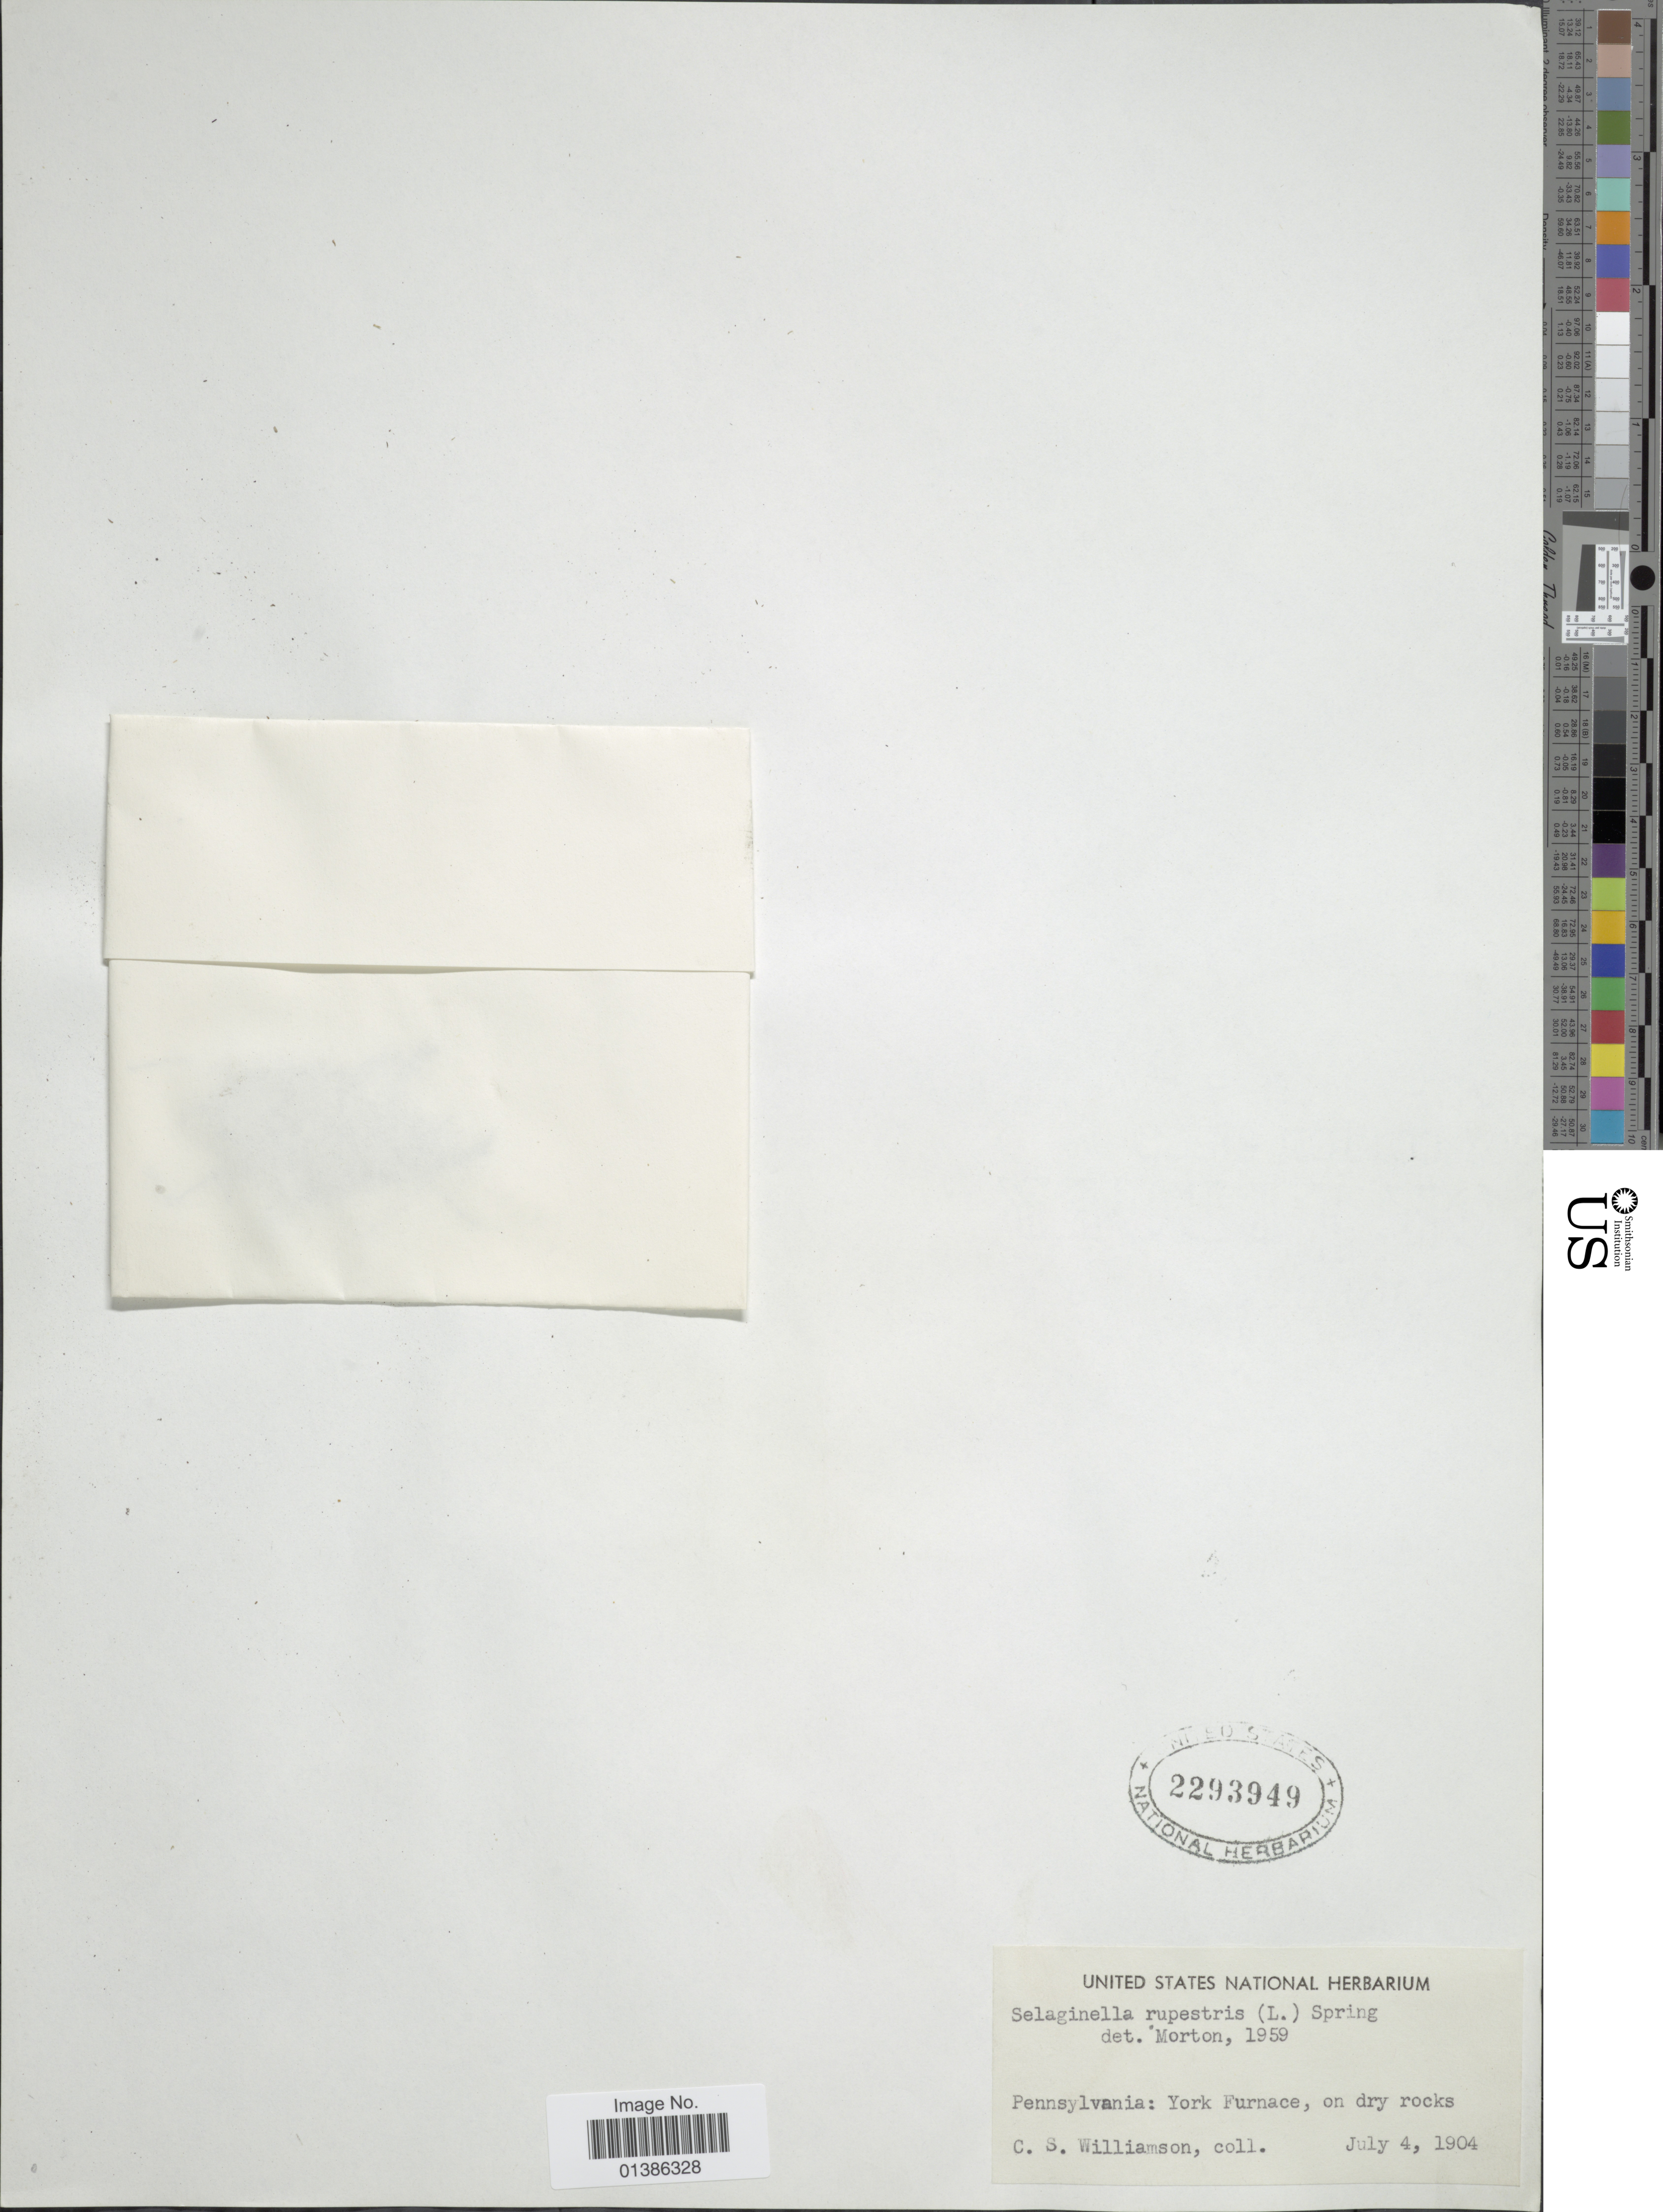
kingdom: Plantae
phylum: Tracheophyta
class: Lycopodiopsida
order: Selaginellales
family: Selaginellaceae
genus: Selaginella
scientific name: Selaginella rupestris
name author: (L.) Spring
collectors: C. Williamson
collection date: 1904-07-04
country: United States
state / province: Pennsylvania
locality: York Furnace.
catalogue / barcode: US 2293949